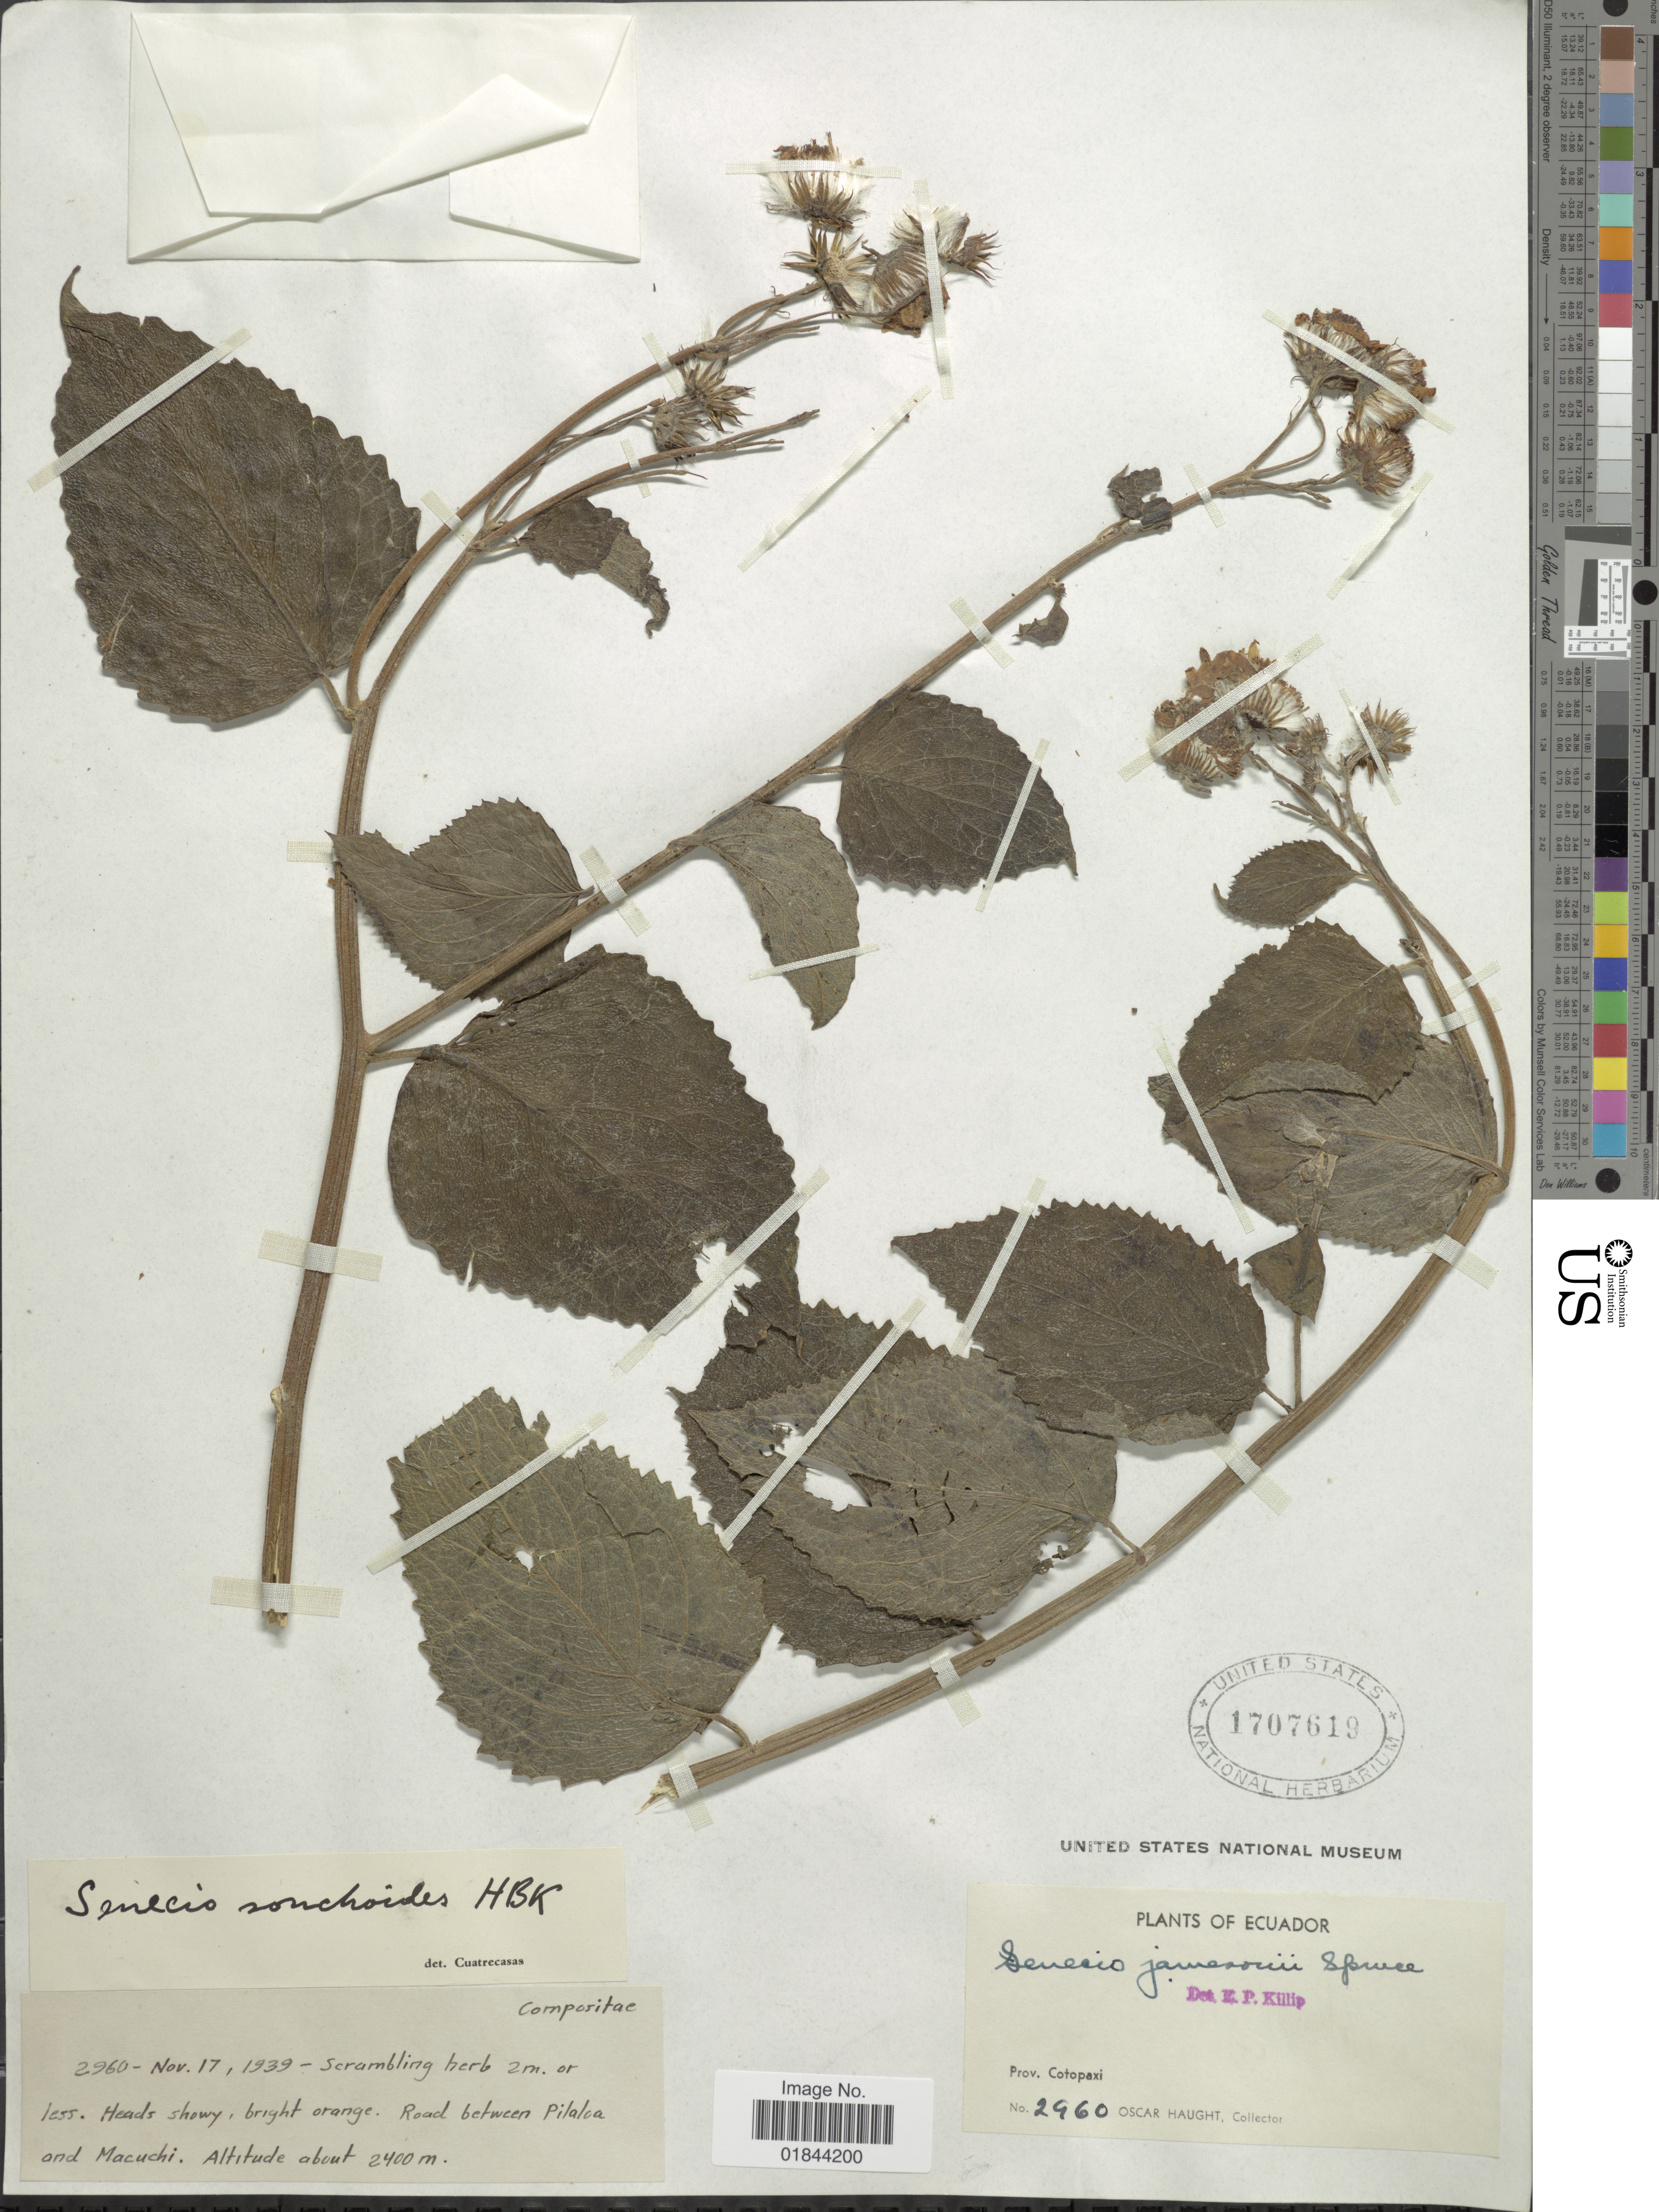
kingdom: Plantae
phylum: Tracheophyta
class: Magnoliopsida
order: Asterales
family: Asteraceae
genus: Paragynoxys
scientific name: Paragynoxys sochoides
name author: (Kunth) Cuatrec.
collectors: O. L. Haught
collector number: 2960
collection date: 1939-11-17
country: Ecuador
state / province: Cotopaxi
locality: Road between Pilaloa and Macuchi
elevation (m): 2400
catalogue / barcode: US 1707619